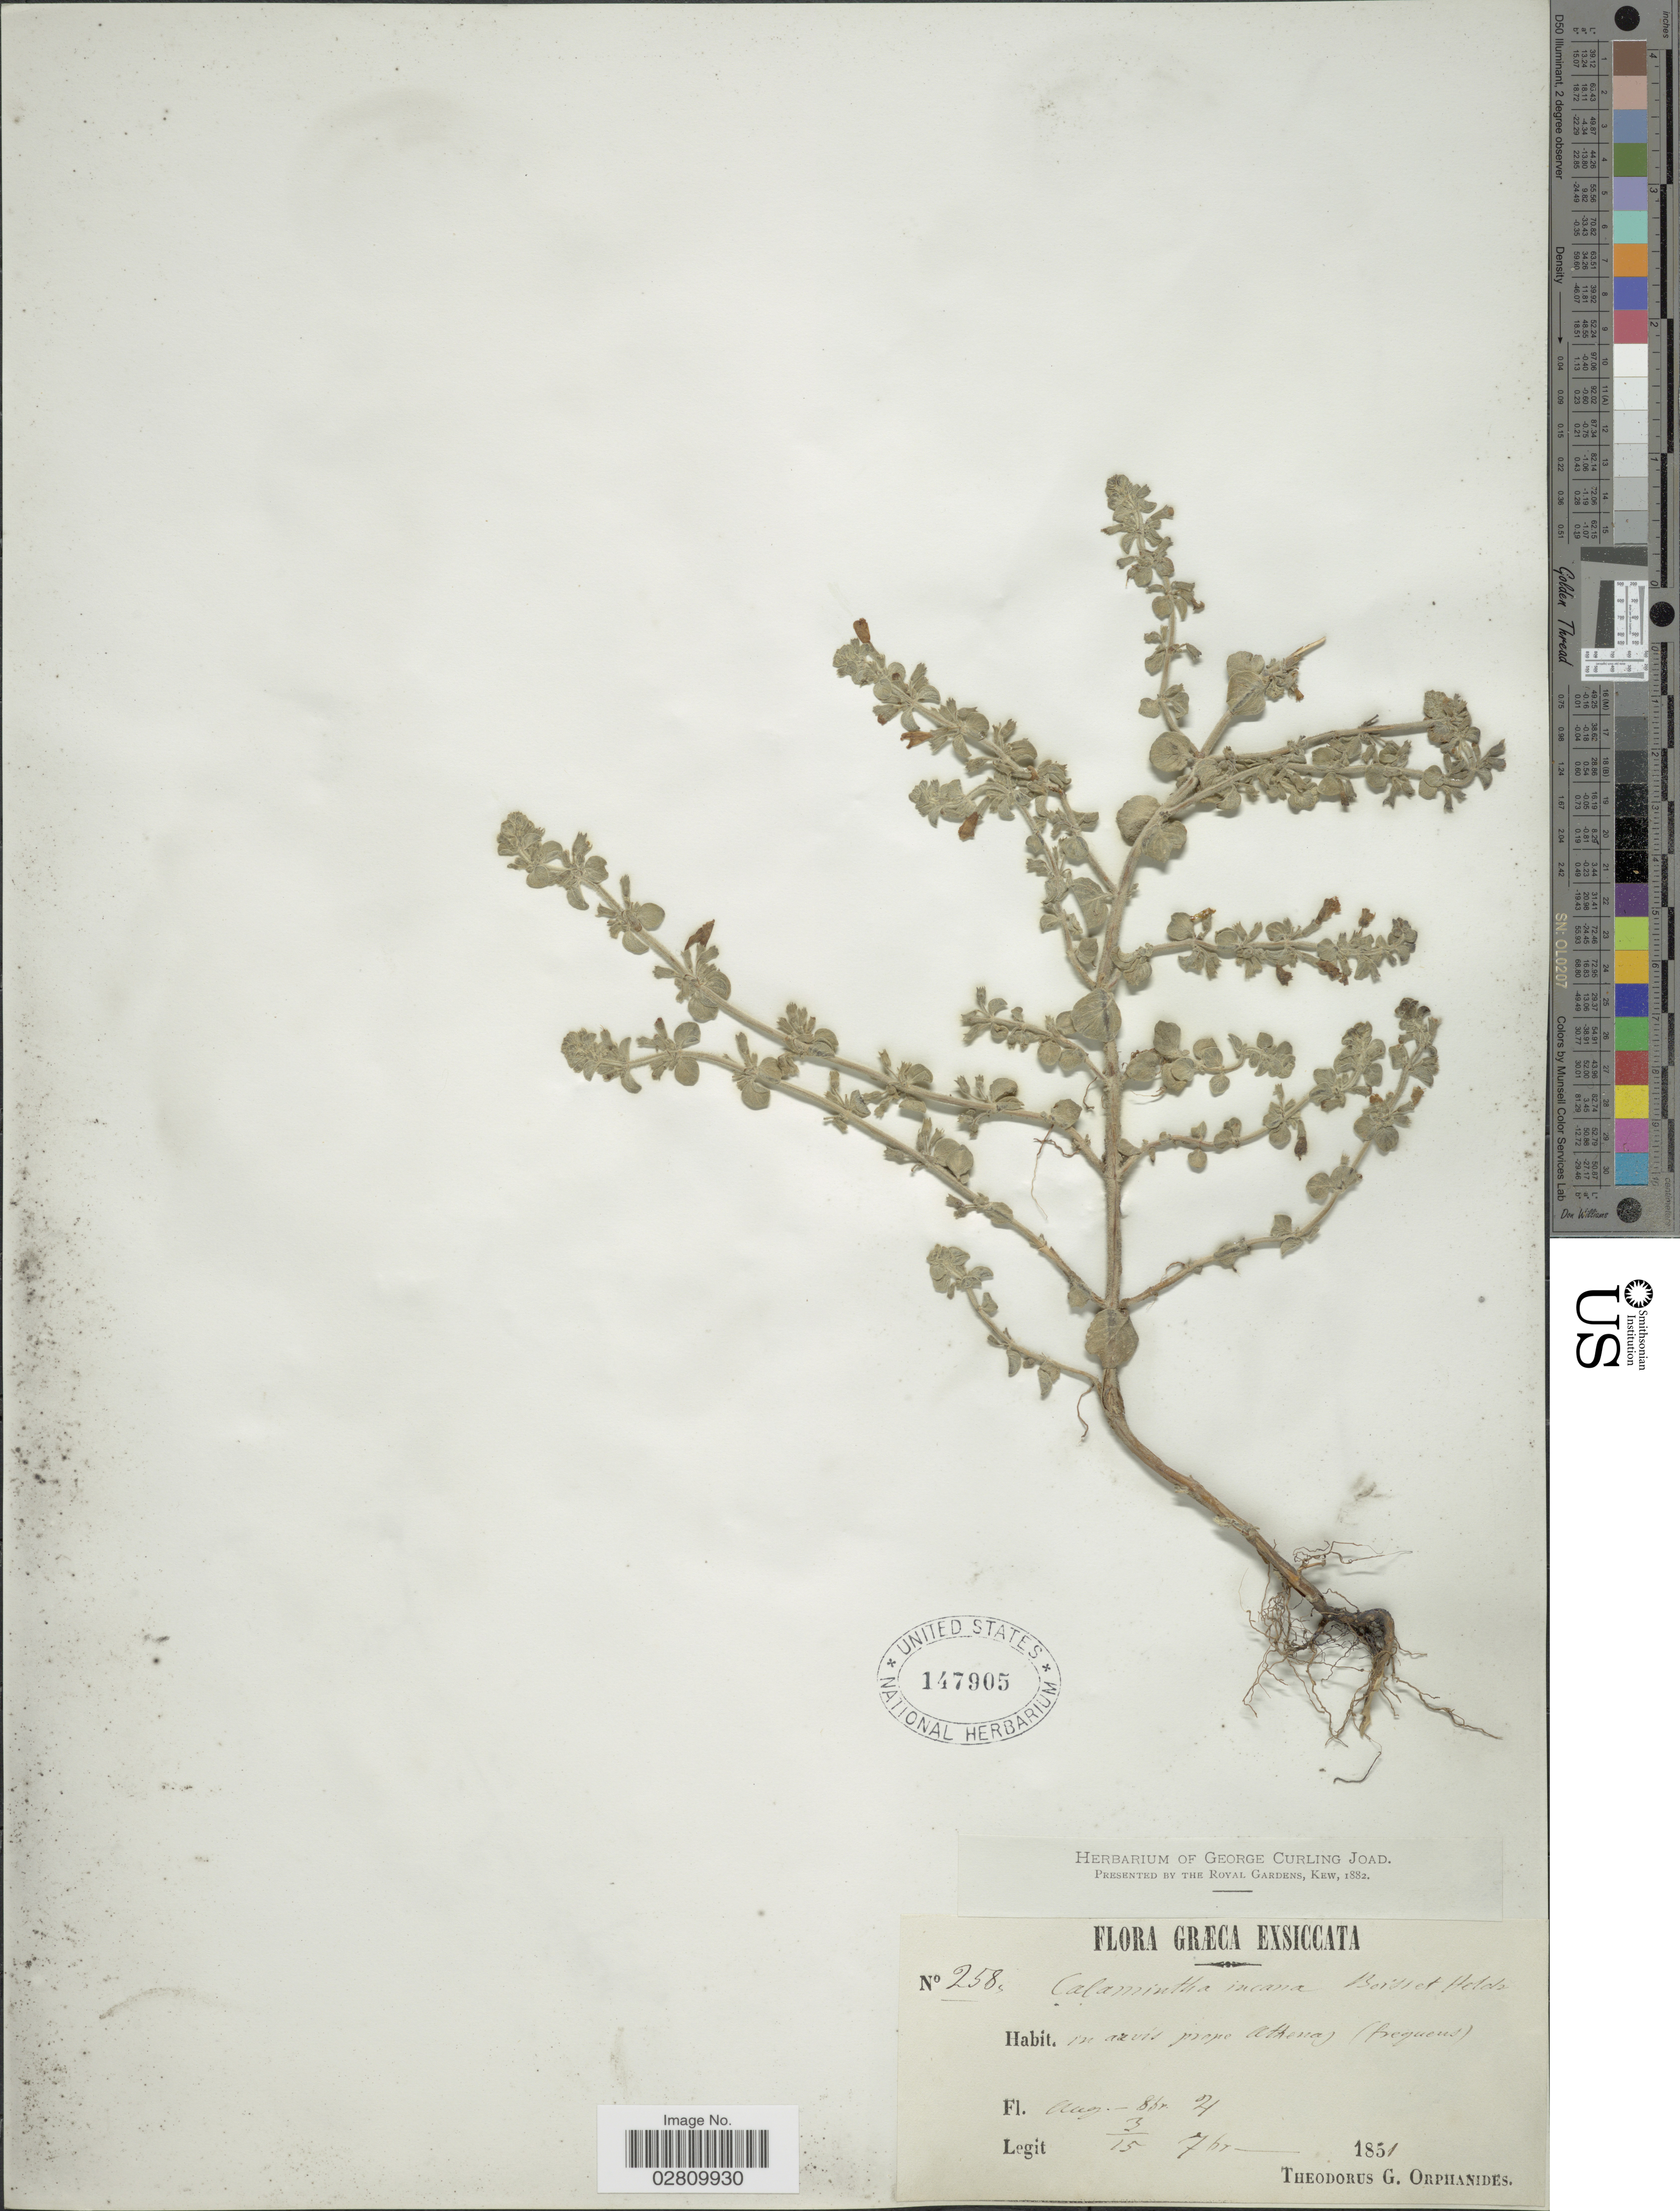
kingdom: Plantae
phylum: Tracheophyta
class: Magnoliopsida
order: Lamiales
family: Lamiaceae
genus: Calamintha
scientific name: Calamintha incana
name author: (Sm.) Boiss.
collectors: T. G. Orphanides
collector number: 258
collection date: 1851-09-03/1851-09-15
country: Greece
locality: In arvis prope Athenas.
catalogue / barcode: US 147905